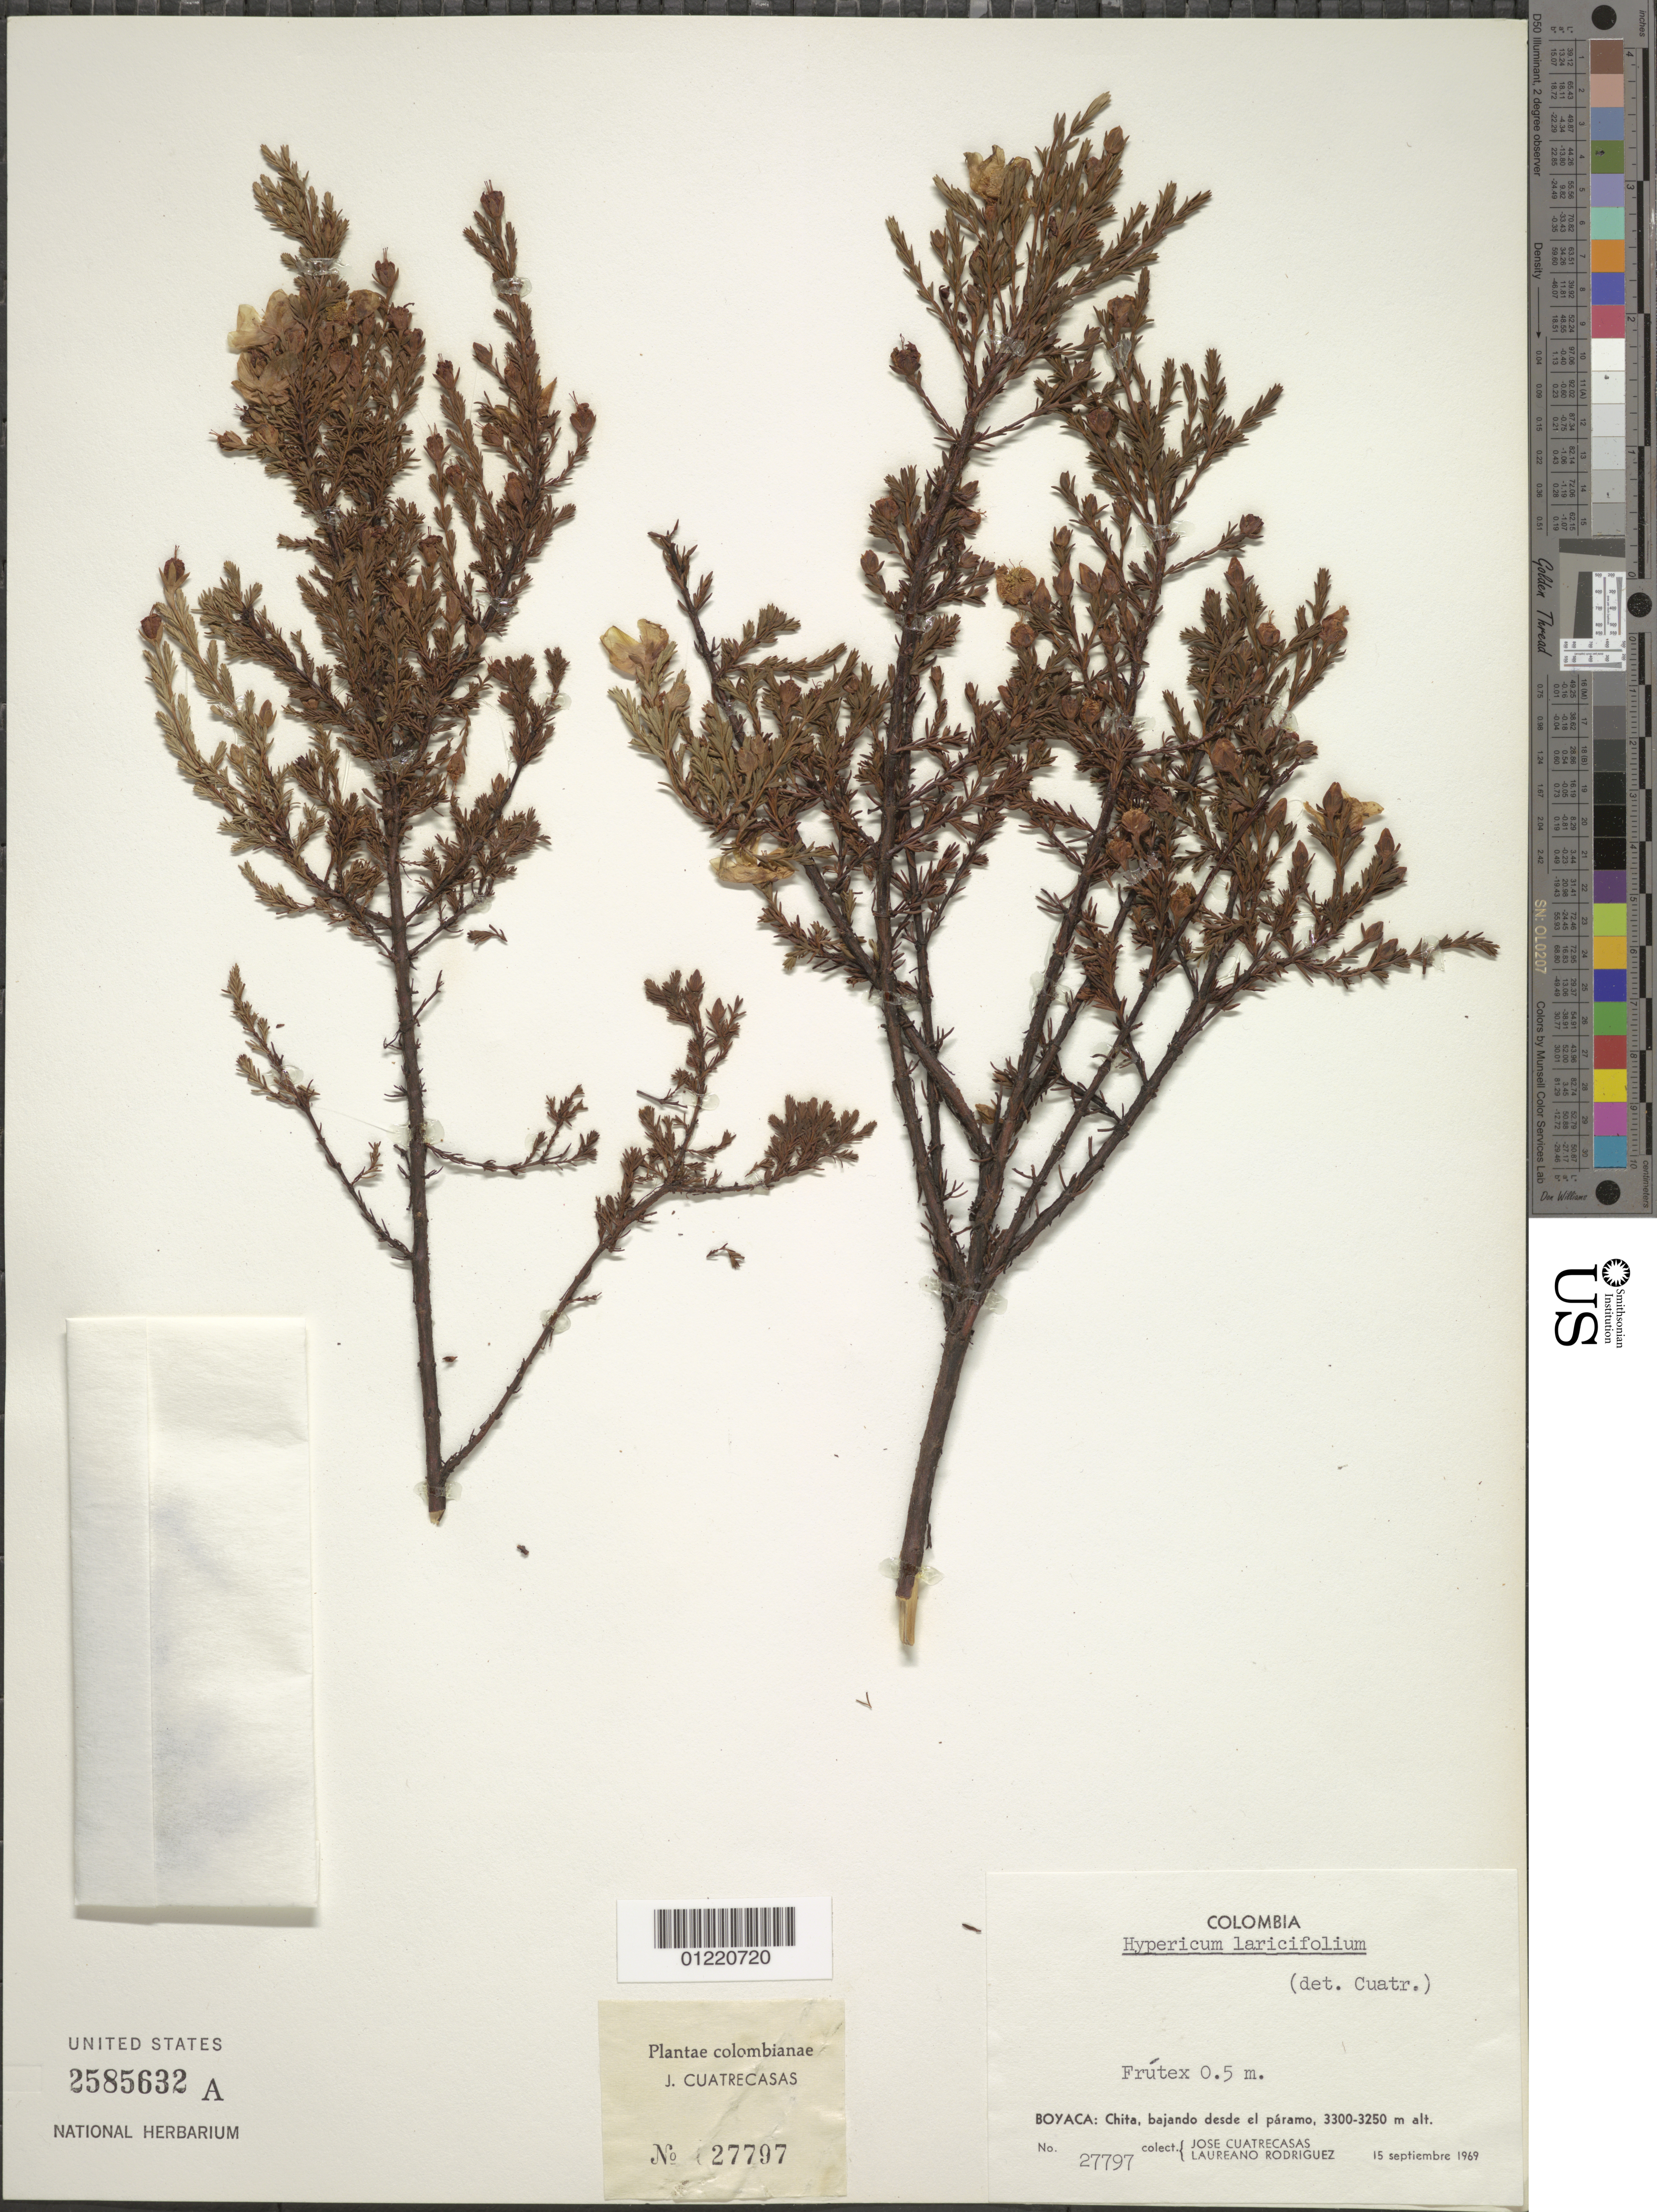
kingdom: Plantae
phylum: Tracheophyta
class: Magnoliopsida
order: Malpighiales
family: Hypericaceae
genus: Hypericum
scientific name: Hypericum laricifolium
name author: Juss.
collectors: J. Cuatrecasas & L. Rodriguez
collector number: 27797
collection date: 1969-09-15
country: Colombia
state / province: Boyacá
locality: Chita, bajando desde el paramo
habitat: Paramo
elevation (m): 3250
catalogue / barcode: US 2585632A